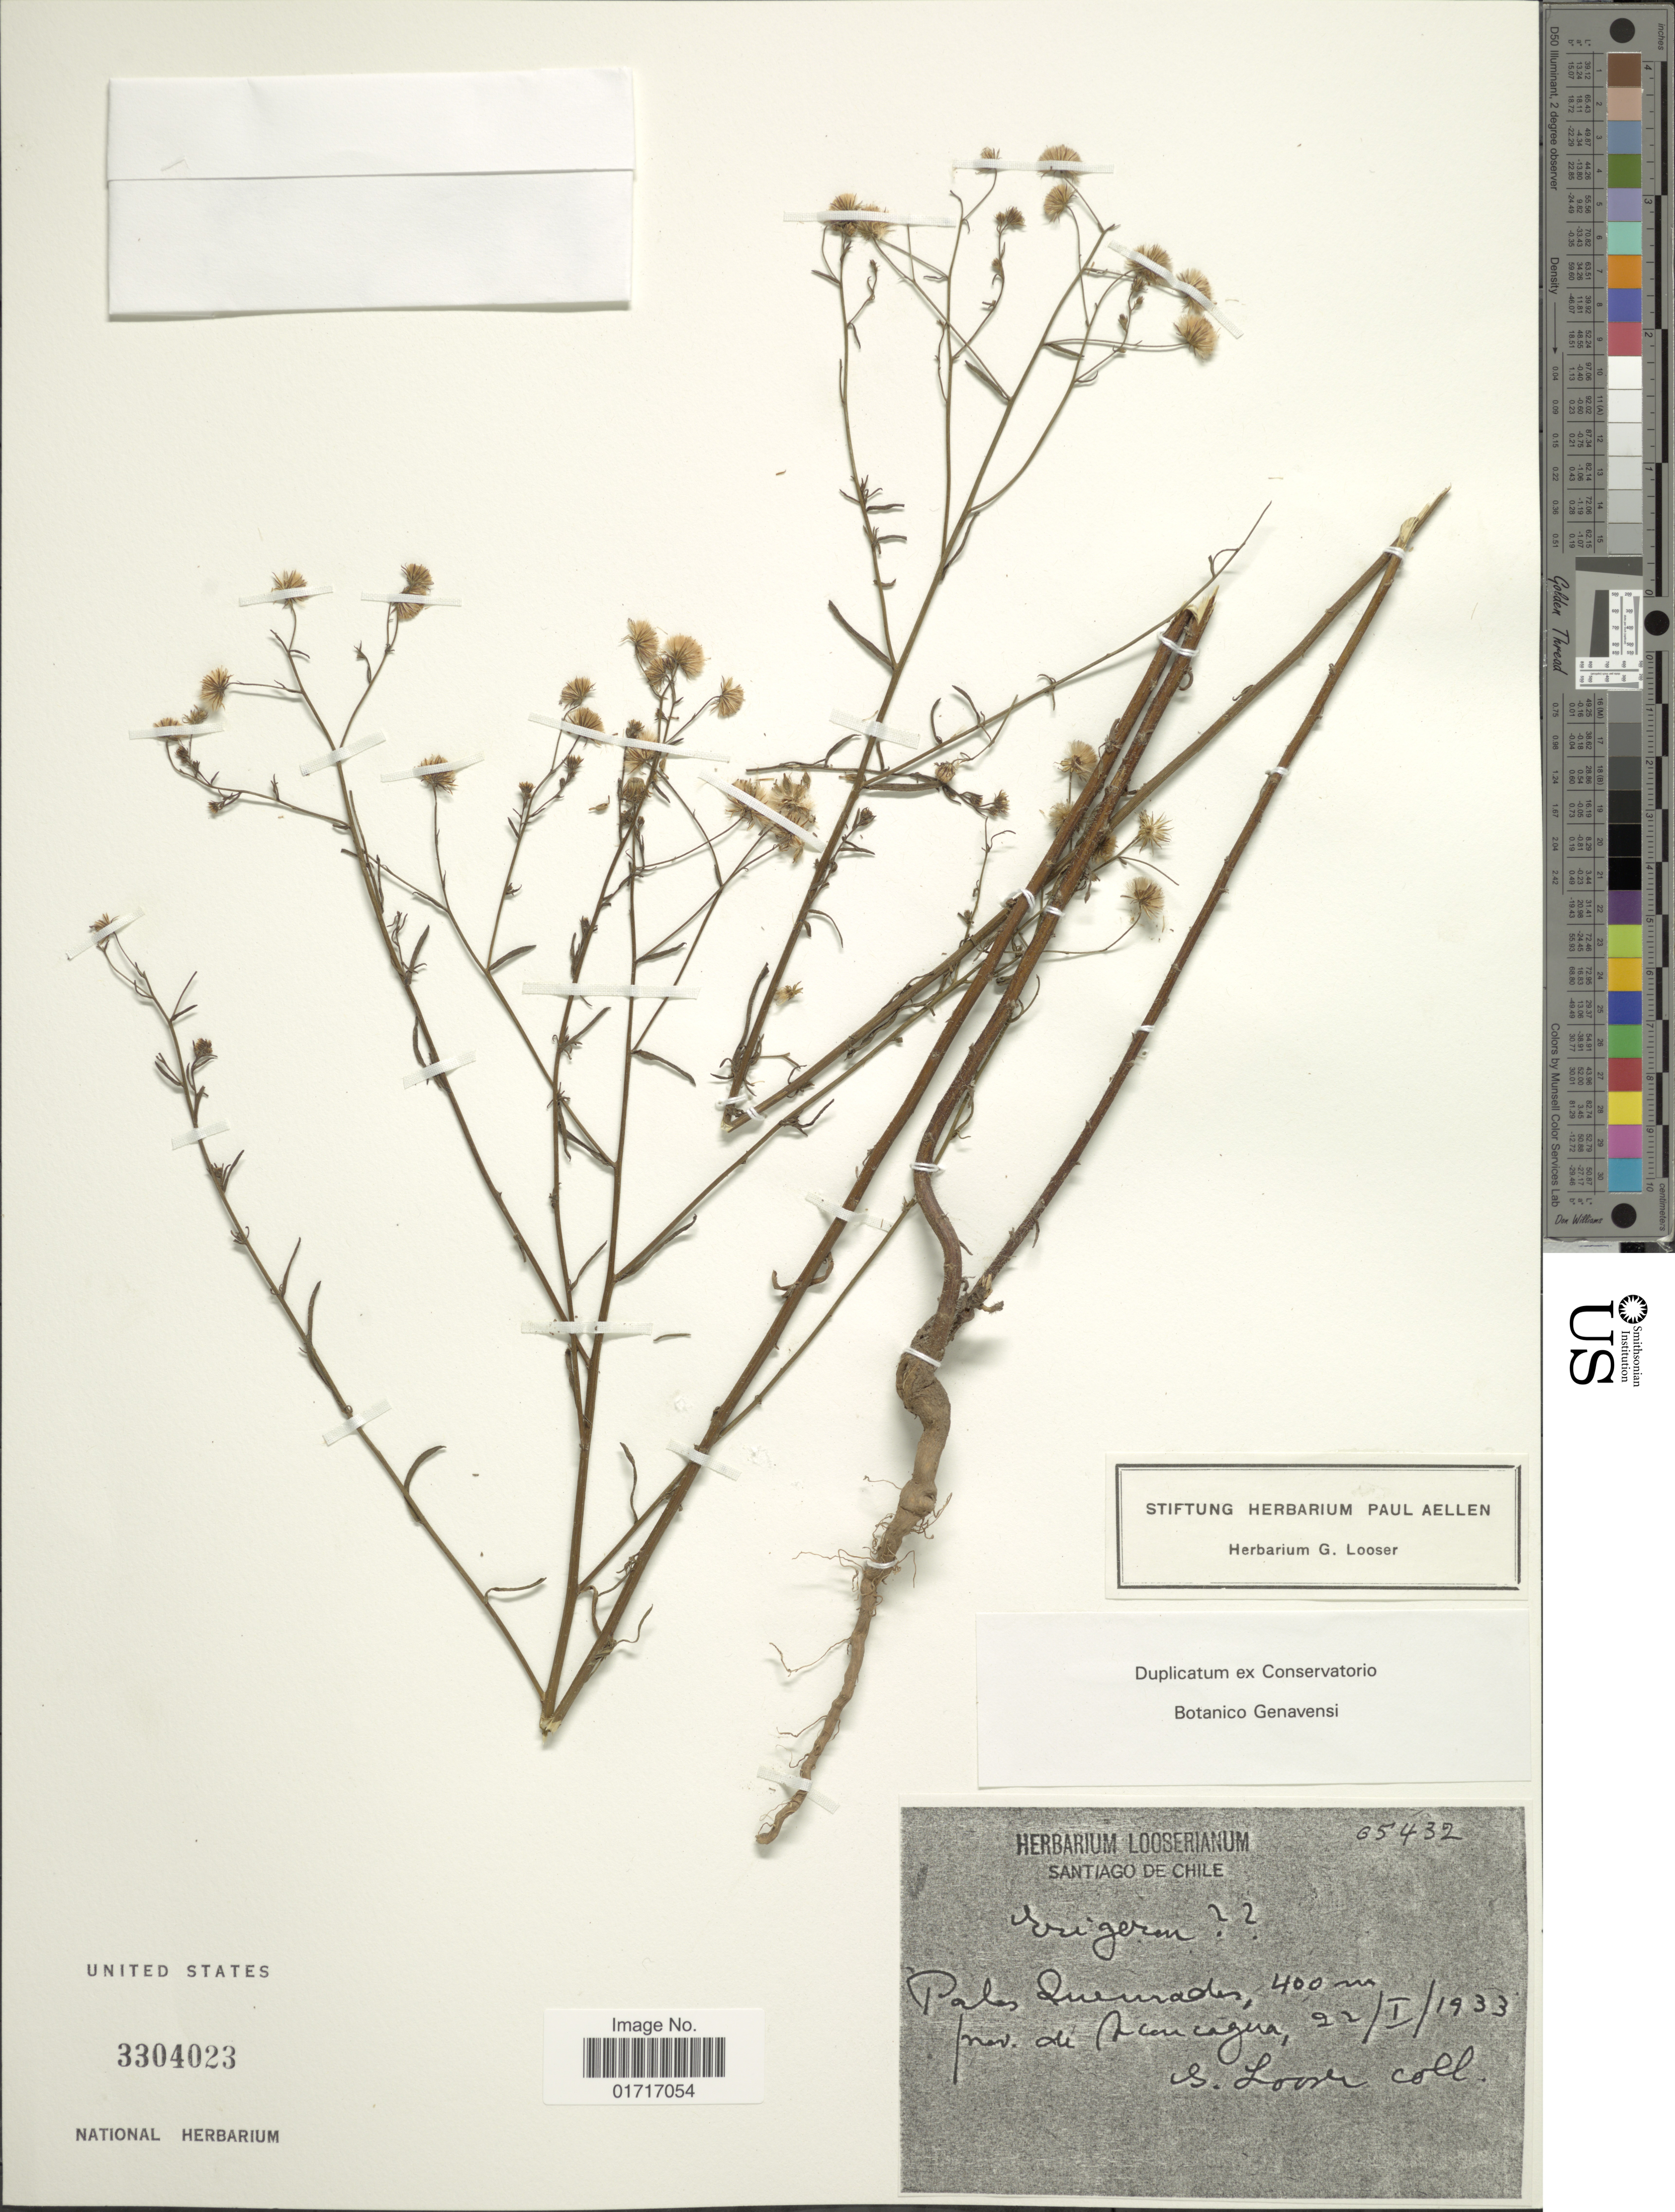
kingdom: Plantae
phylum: Tracheophyta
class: Magnoliopsida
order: Asterales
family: Asteraceae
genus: Conyza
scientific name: Conyza canadensis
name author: (L.) Cronq.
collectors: G. Looser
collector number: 05432*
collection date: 1933-01-22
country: Chile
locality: Palos Quemados prov. de Aconcagua.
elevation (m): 400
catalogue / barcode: US 3304023